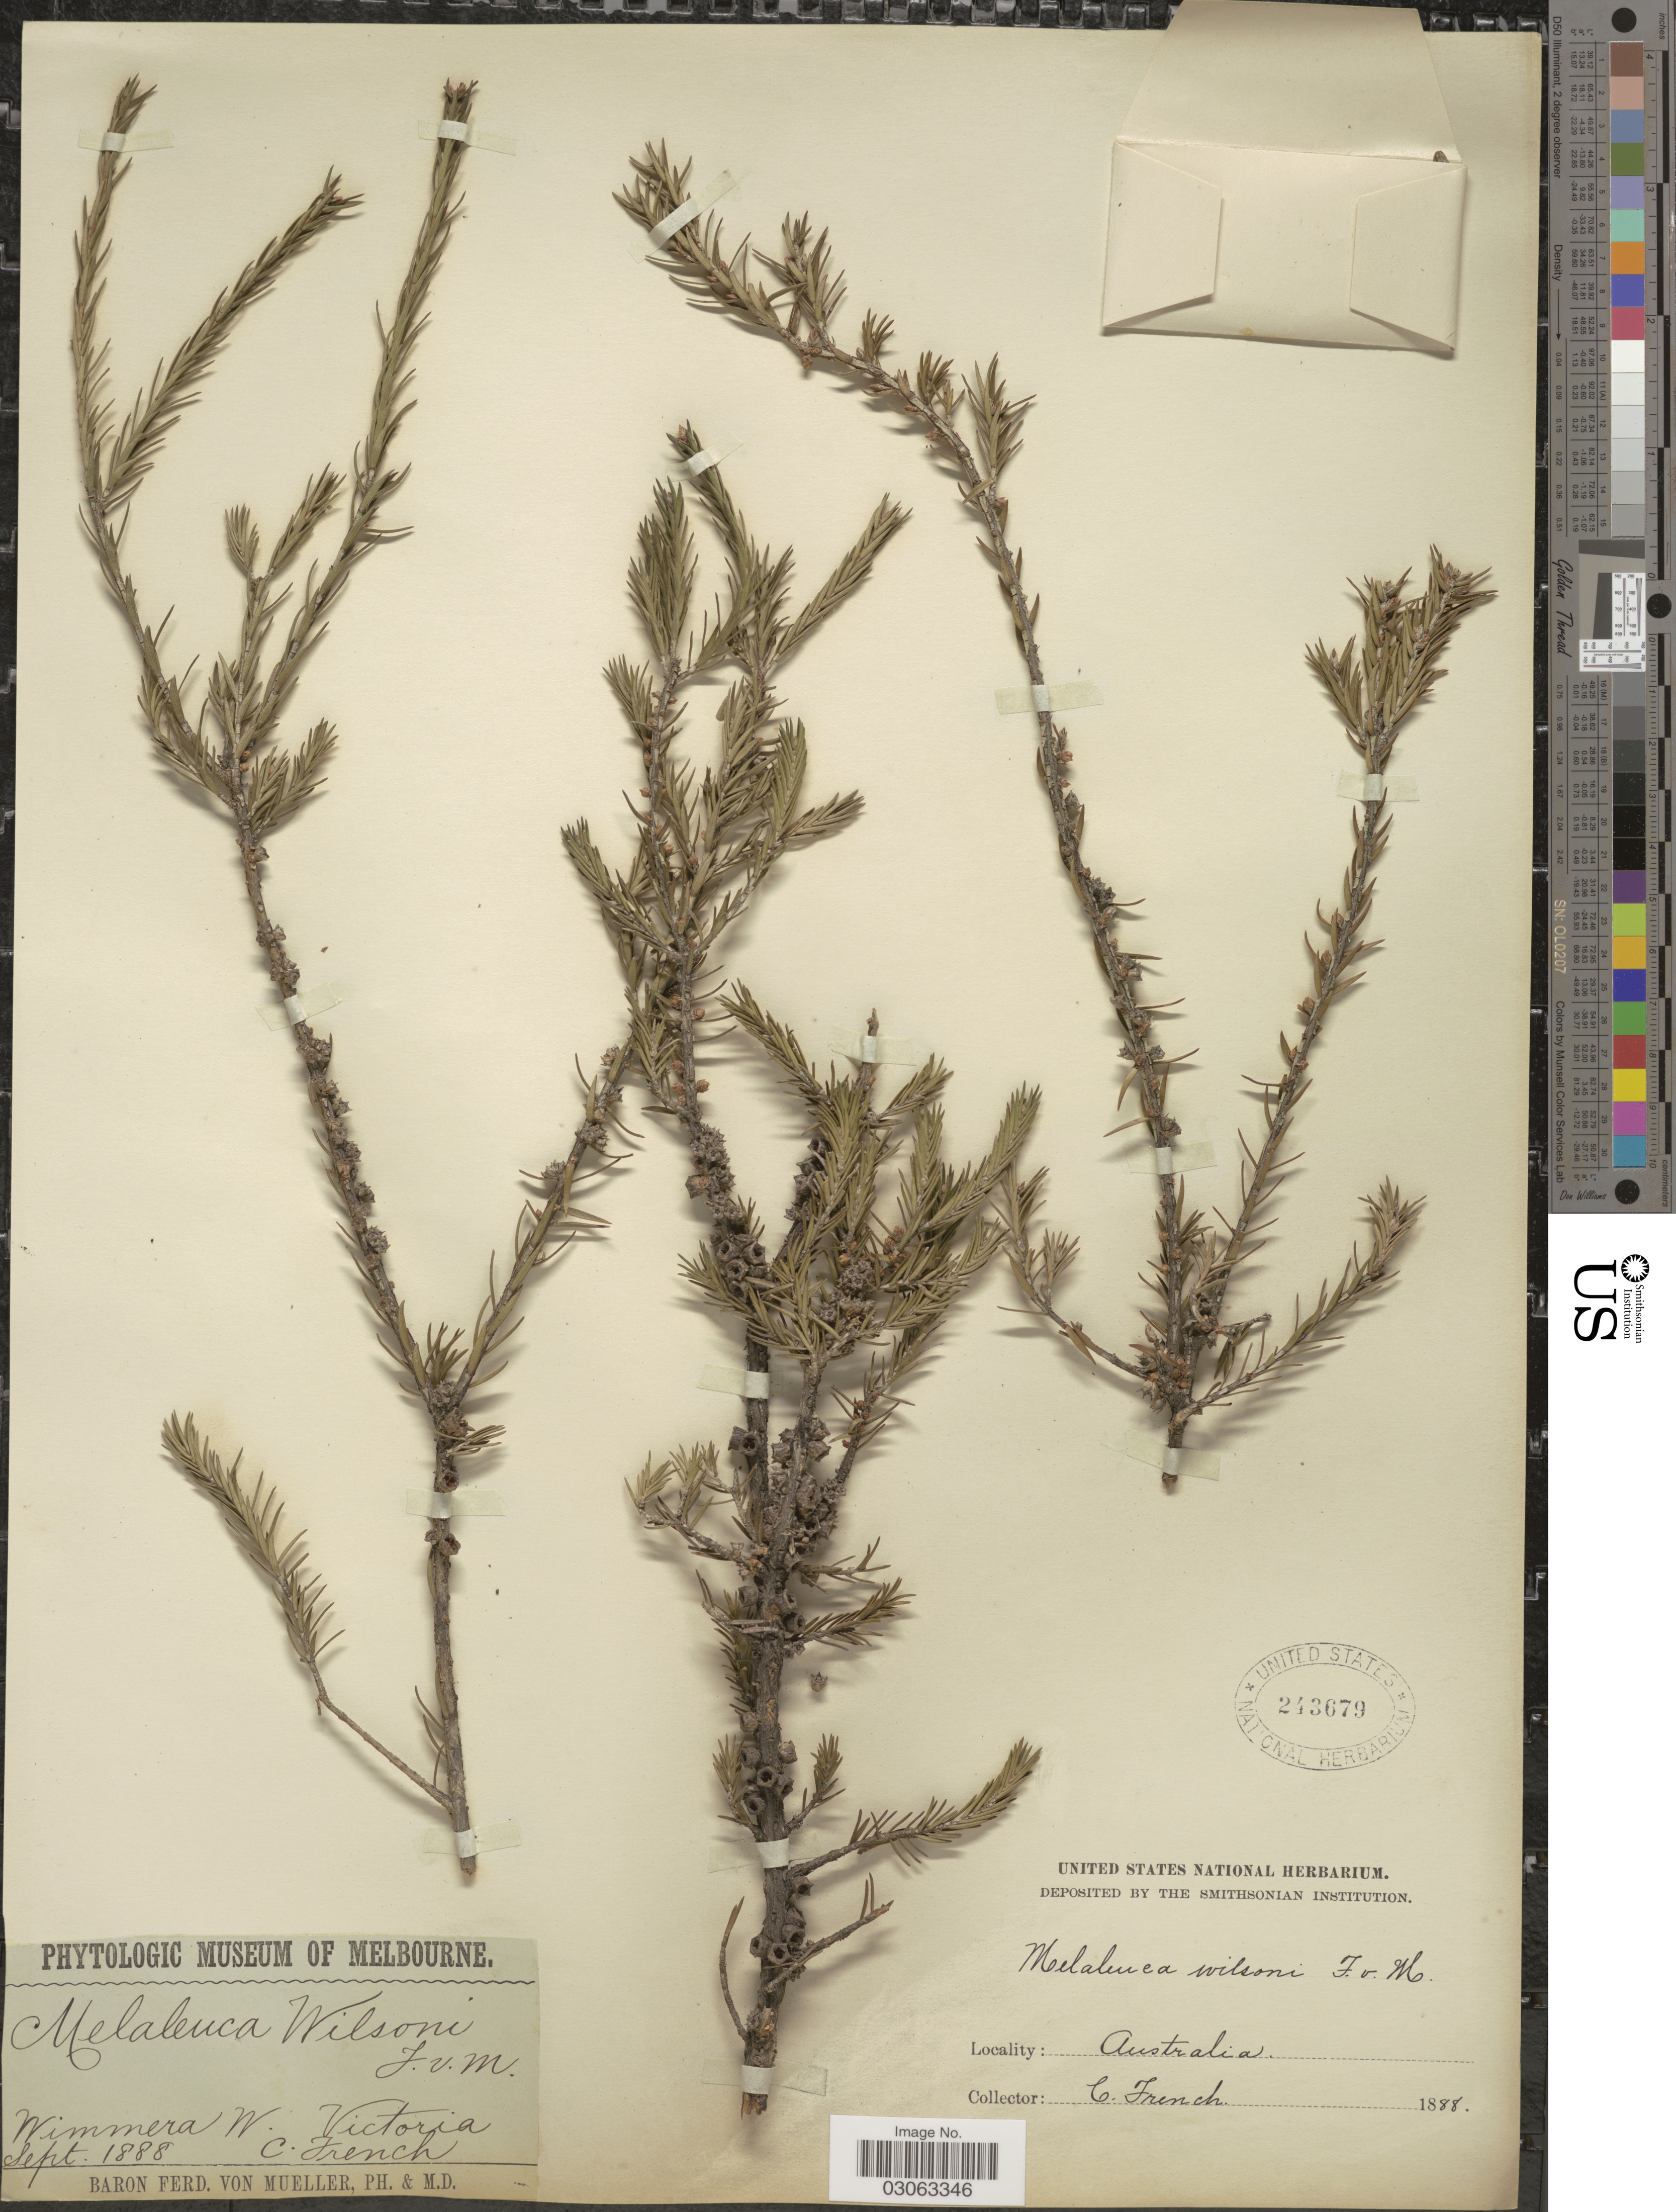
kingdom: Plantae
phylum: Tracheophyta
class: Magnoliopsida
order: Myrtales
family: Myrtaceae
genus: Melaleuca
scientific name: Melaleuca wilsonii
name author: F. Muell.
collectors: C. French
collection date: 1888-09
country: Australia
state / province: Victoria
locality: Wimmera W. Victoria.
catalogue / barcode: US 243679